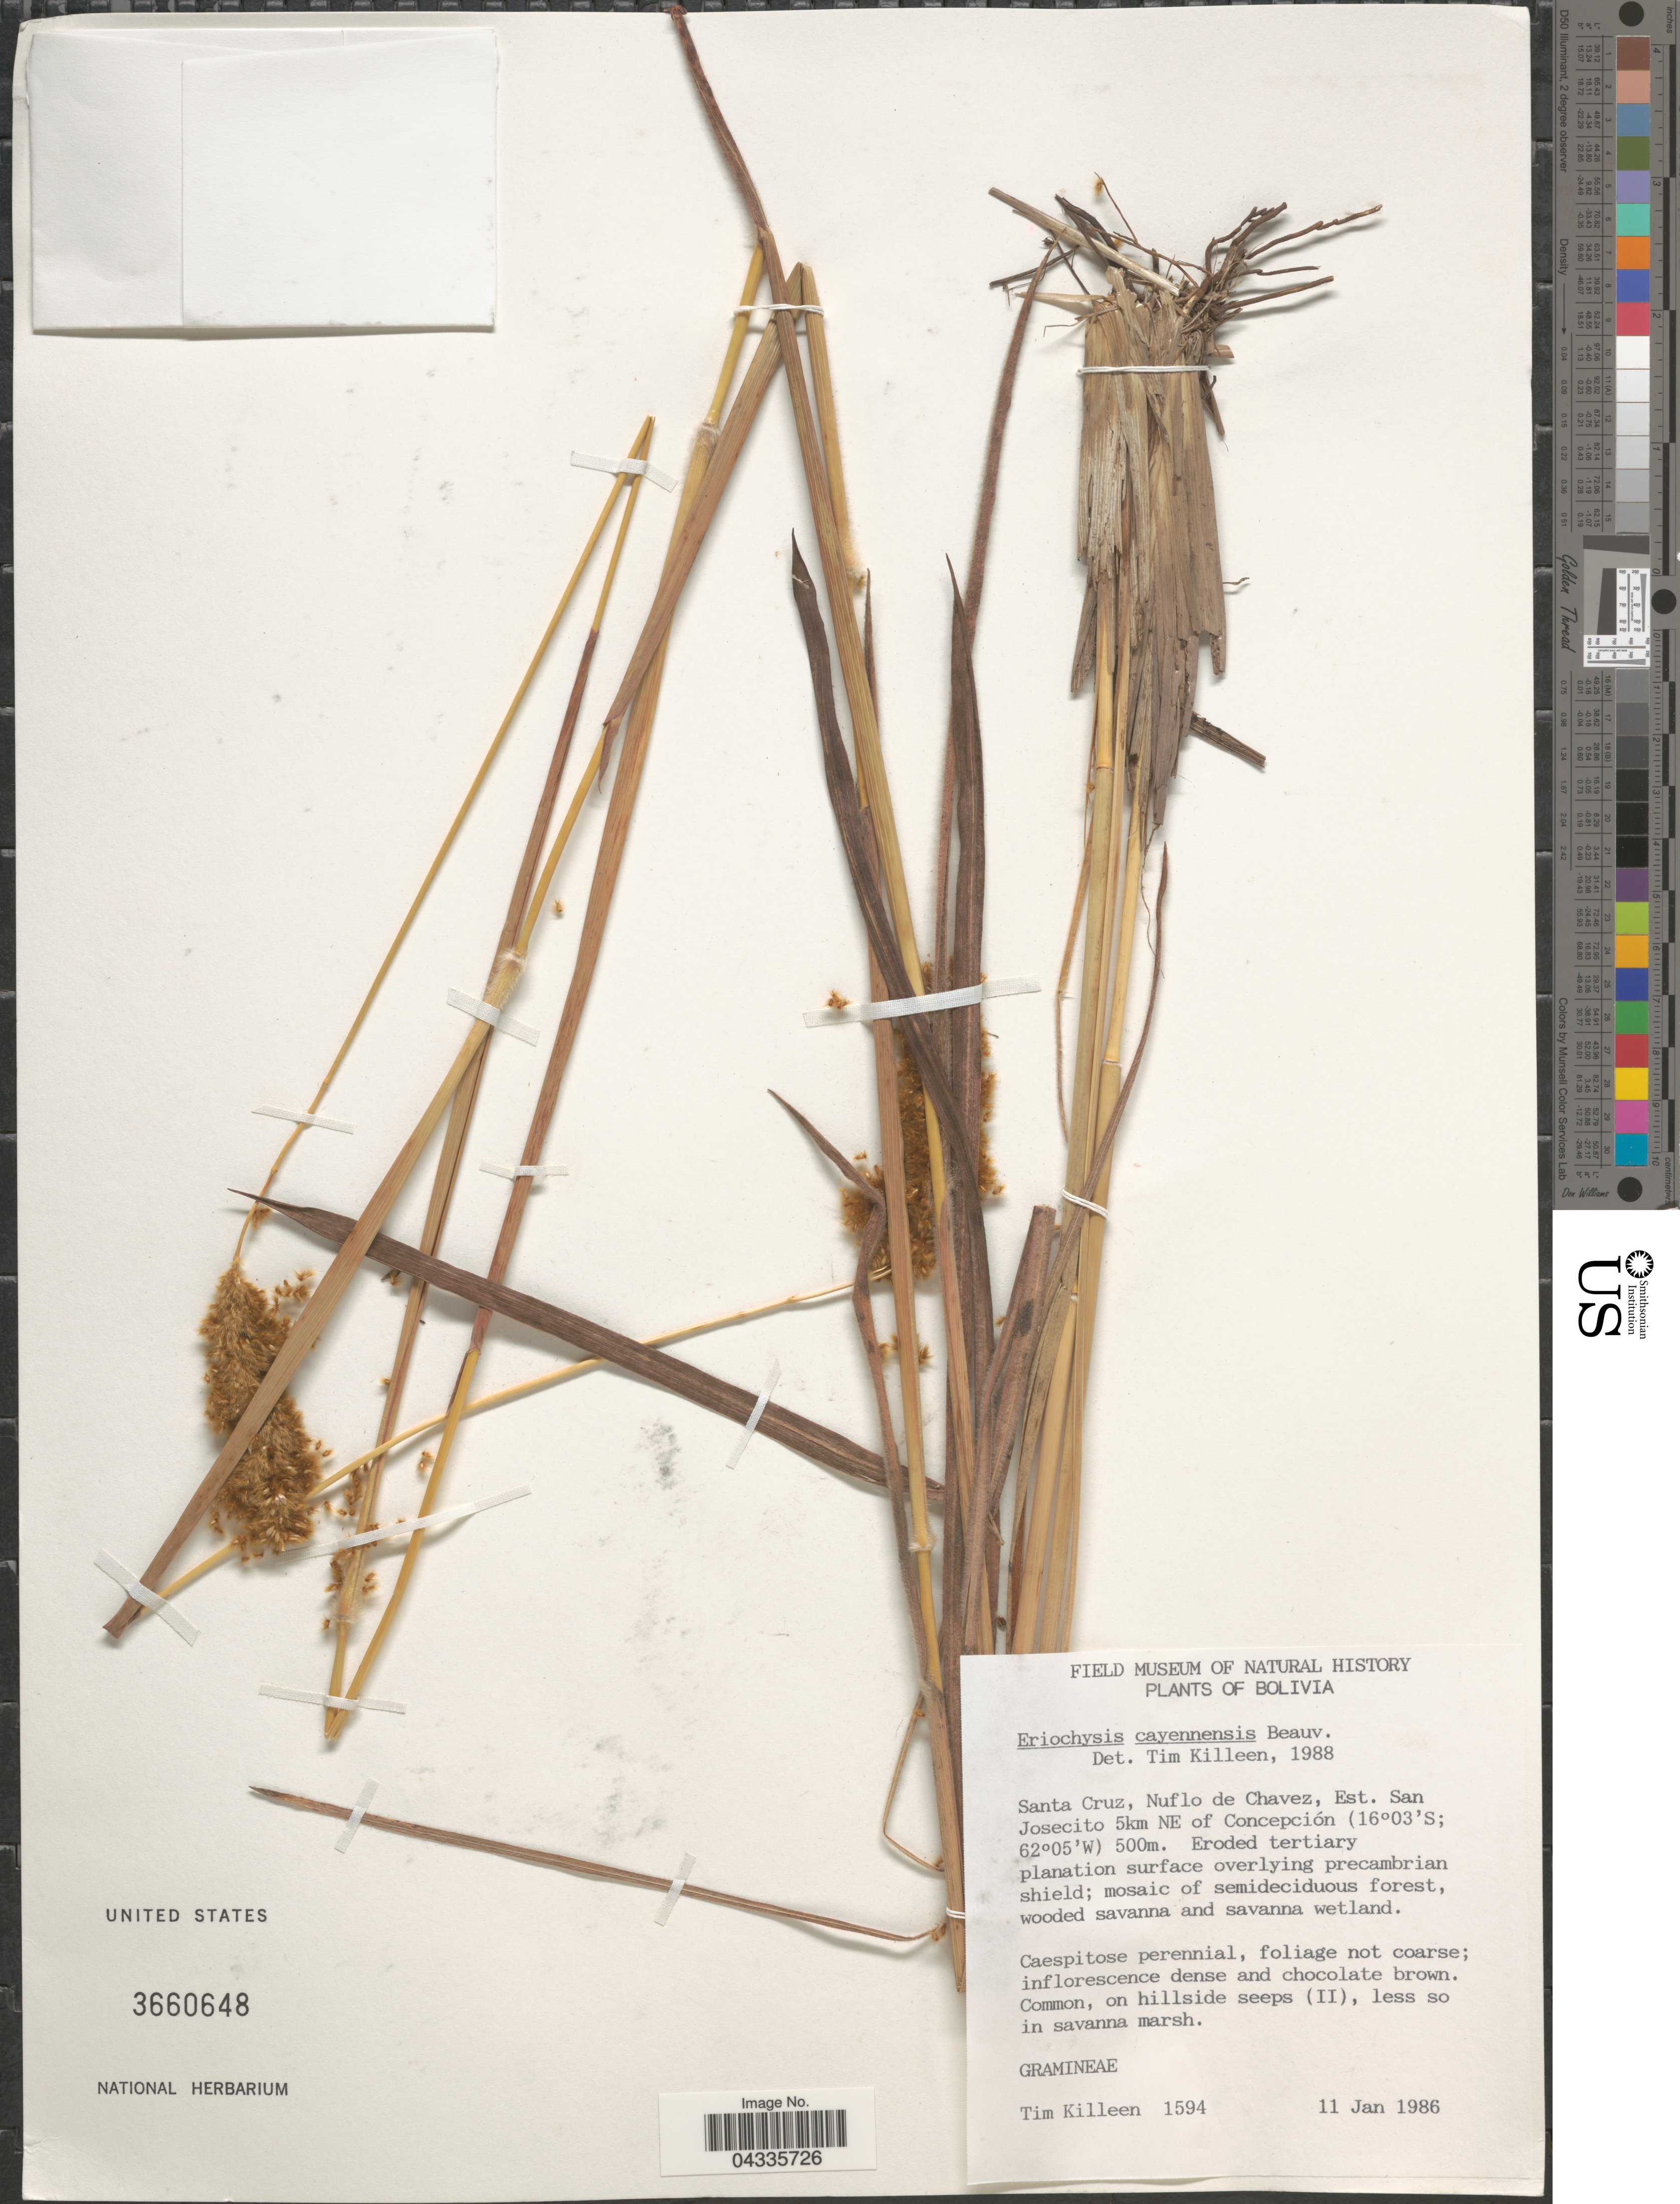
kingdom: Plantae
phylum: Tracheophyta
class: Liliopsida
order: Poales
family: Poaceae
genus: Eriochrysis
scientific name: Eriochrysis cayennensis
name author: P. Beauv.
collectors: T. J. Killeen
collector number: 1594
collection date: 1986-01-11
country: Bolivia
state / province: Santa Cruz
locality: Nuflo de Chaves, Est. San Josecito 5km NE of Concepción.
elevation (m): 500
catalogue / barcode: US 3660648